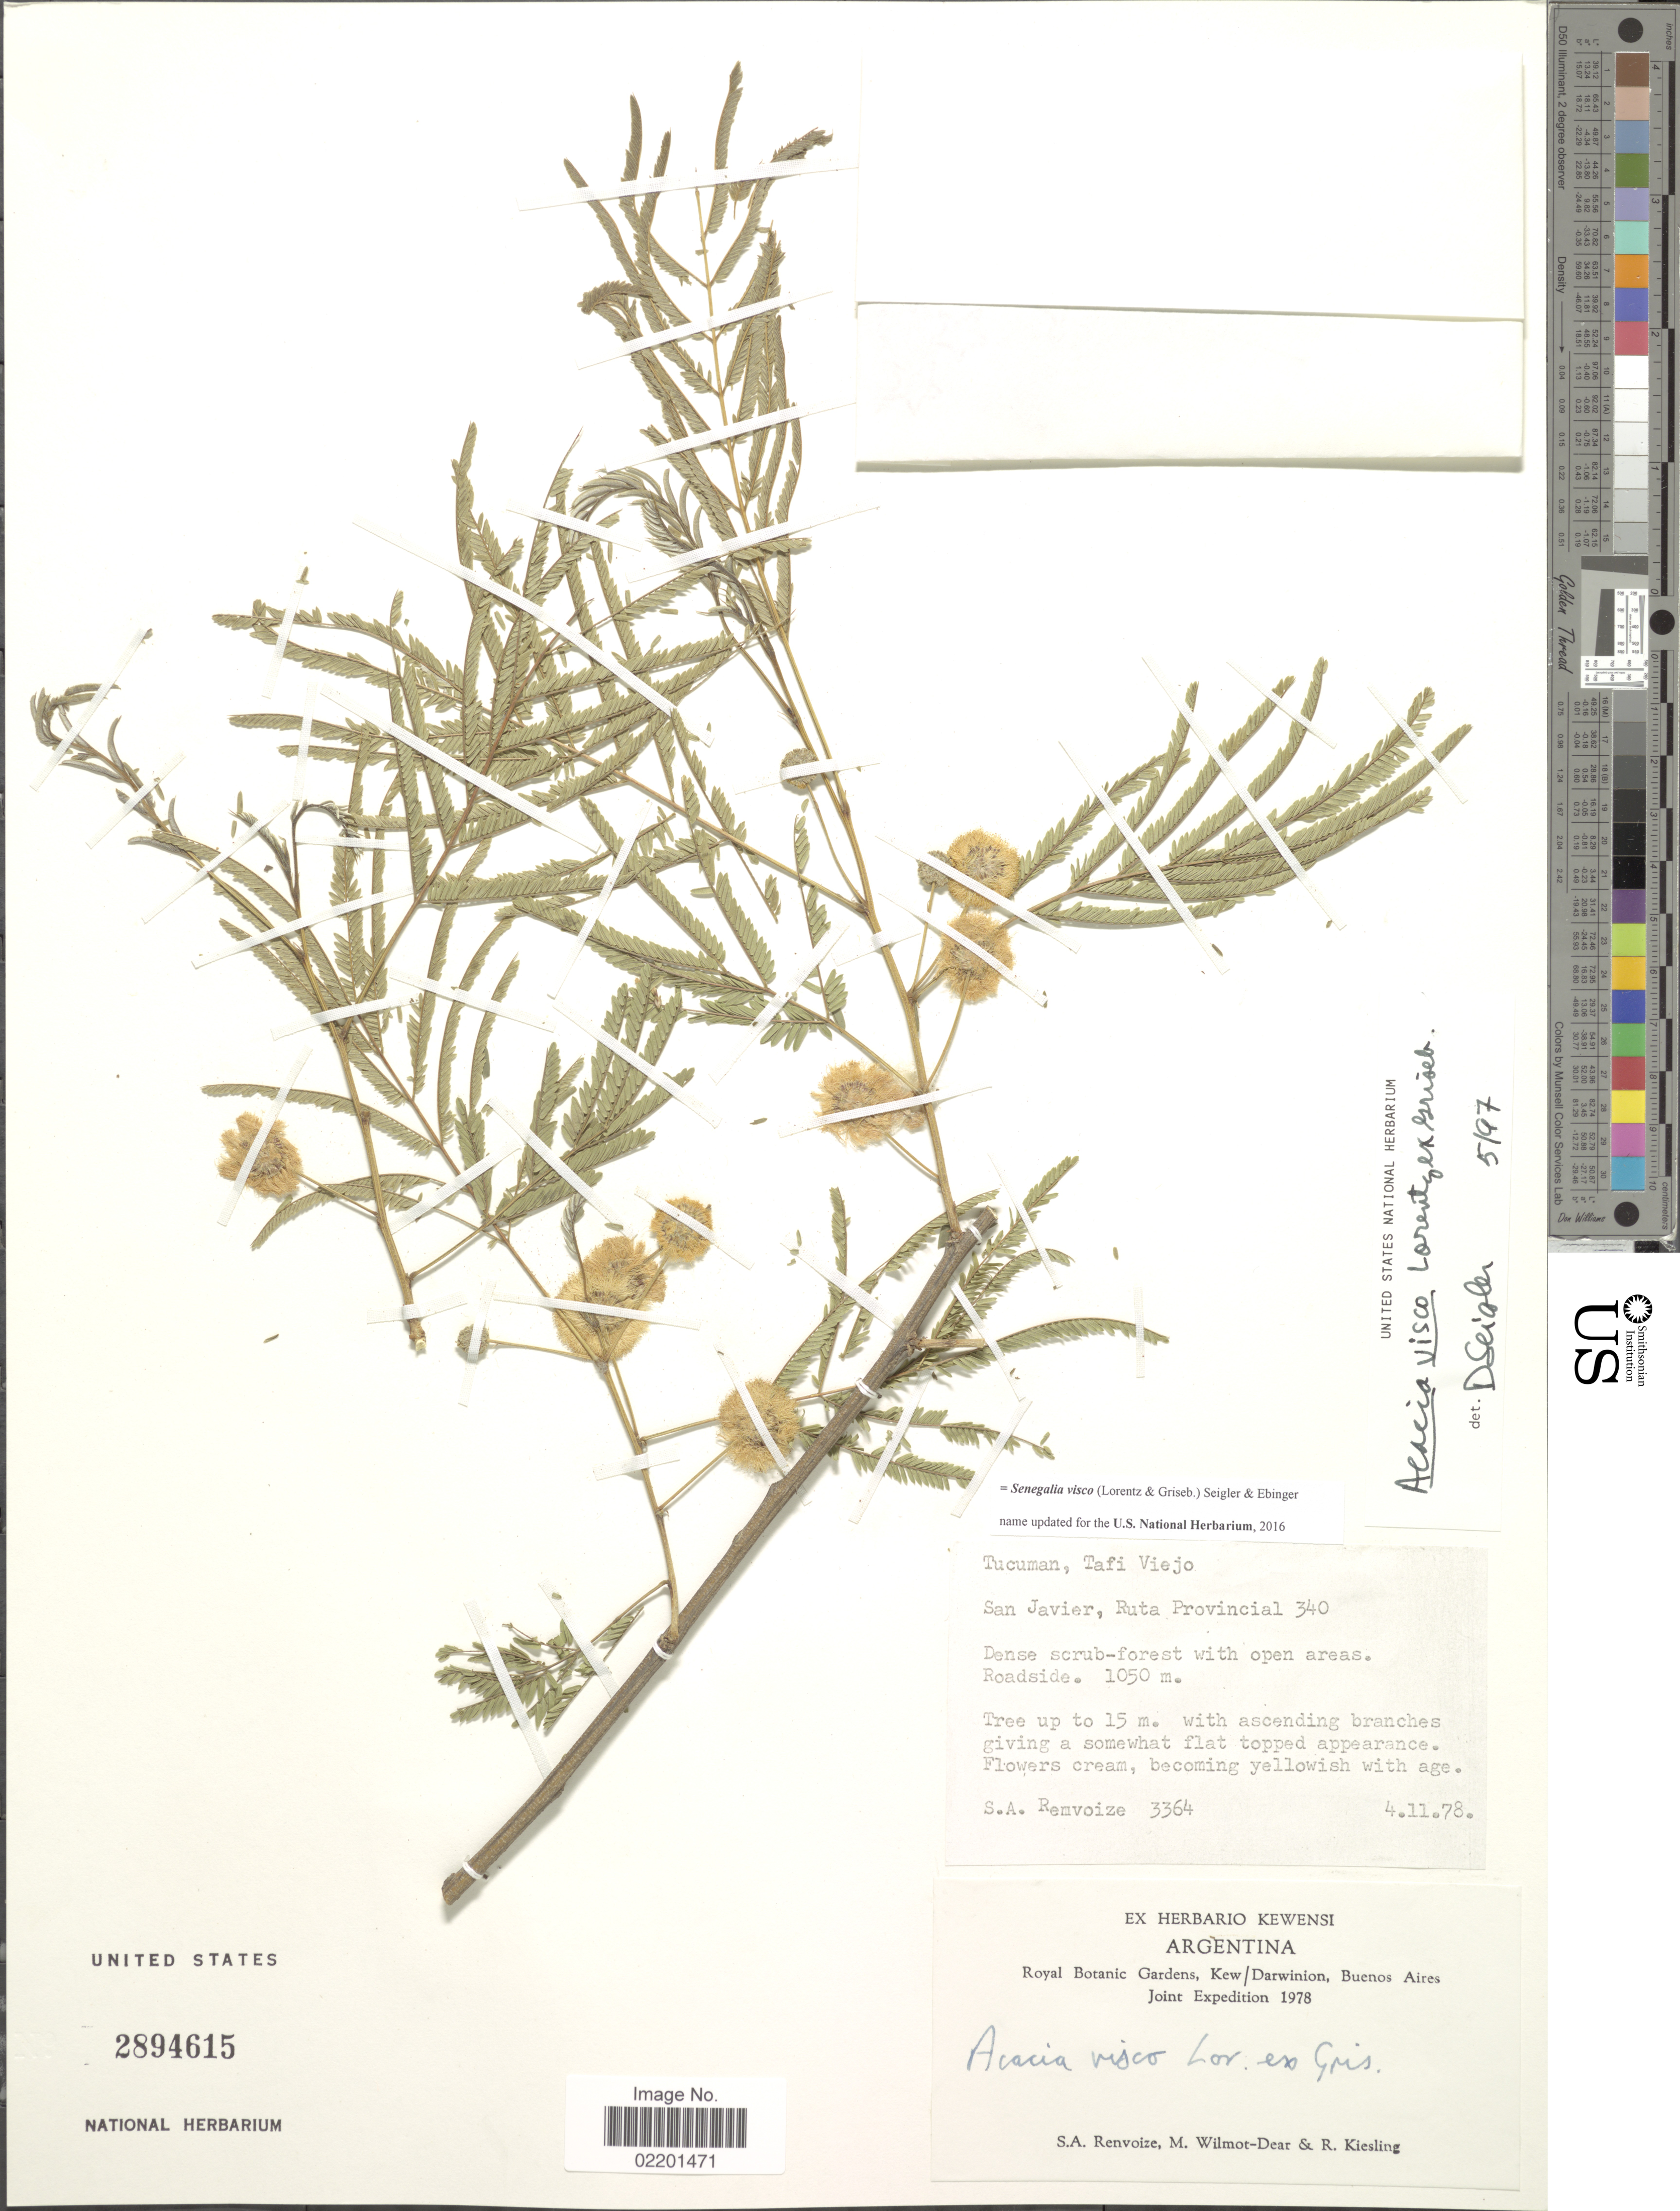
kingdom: Plantae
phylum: Tracheophyta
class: Magnoliopsida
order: Fabales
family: Fabaceae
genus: Parasenegalia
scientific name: Parasenegalia visco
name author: (Lorentz ex Griseb.) Seigler & Ebinger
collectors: S. A. Renvoize, M. Wilmot-Dear & R. Kiesling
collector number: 3364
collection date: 1978-11-04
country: Argentina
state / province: Tucuman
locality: Tucuman, Tafi Viejo. San Javier, Ruta Provincial 340.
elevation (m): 1050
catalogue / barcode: US 2894615